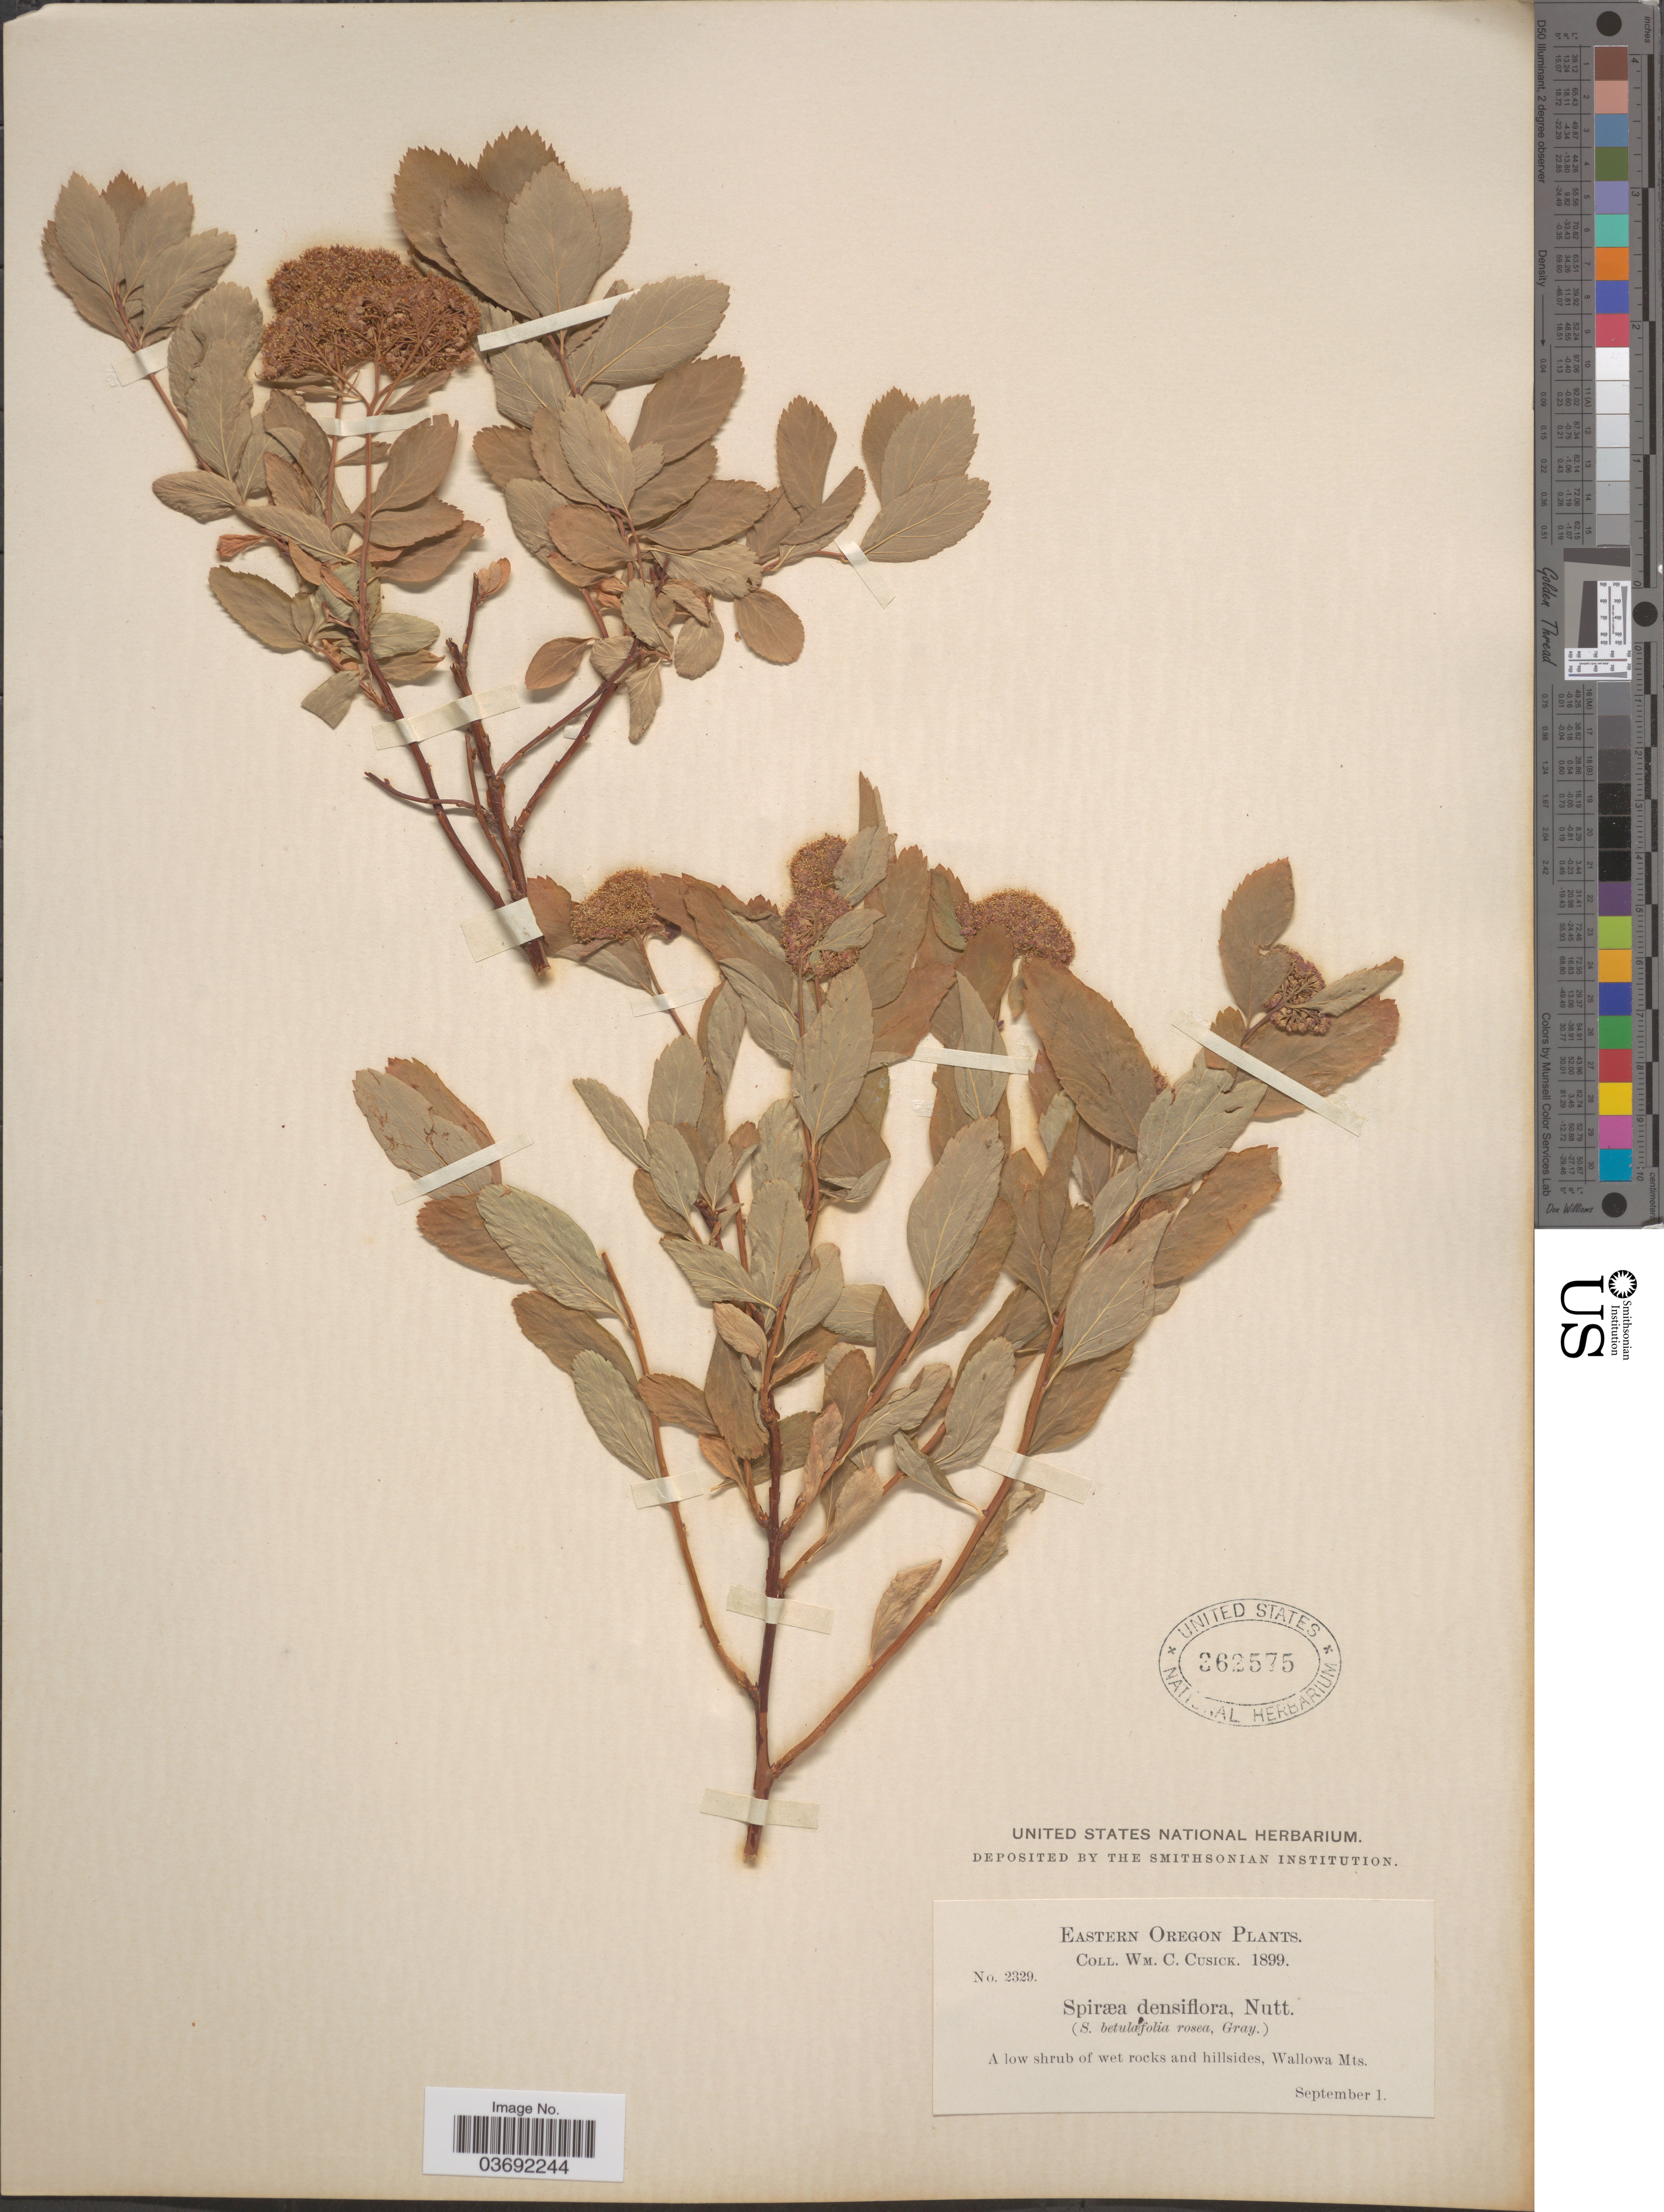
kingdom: Plantae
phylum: Tracheophyta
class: Magnoliopsida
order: Rosales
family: Rosaceae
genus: Spiraea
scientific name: Spiraea densiflora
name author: Nutt. ex Greenm.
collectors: W. C. Cusick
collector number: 2329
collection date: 1899-09-01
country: United States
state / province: Oregon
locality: Eastern Oregon. Wallowa Mts.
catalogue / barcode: US 362575